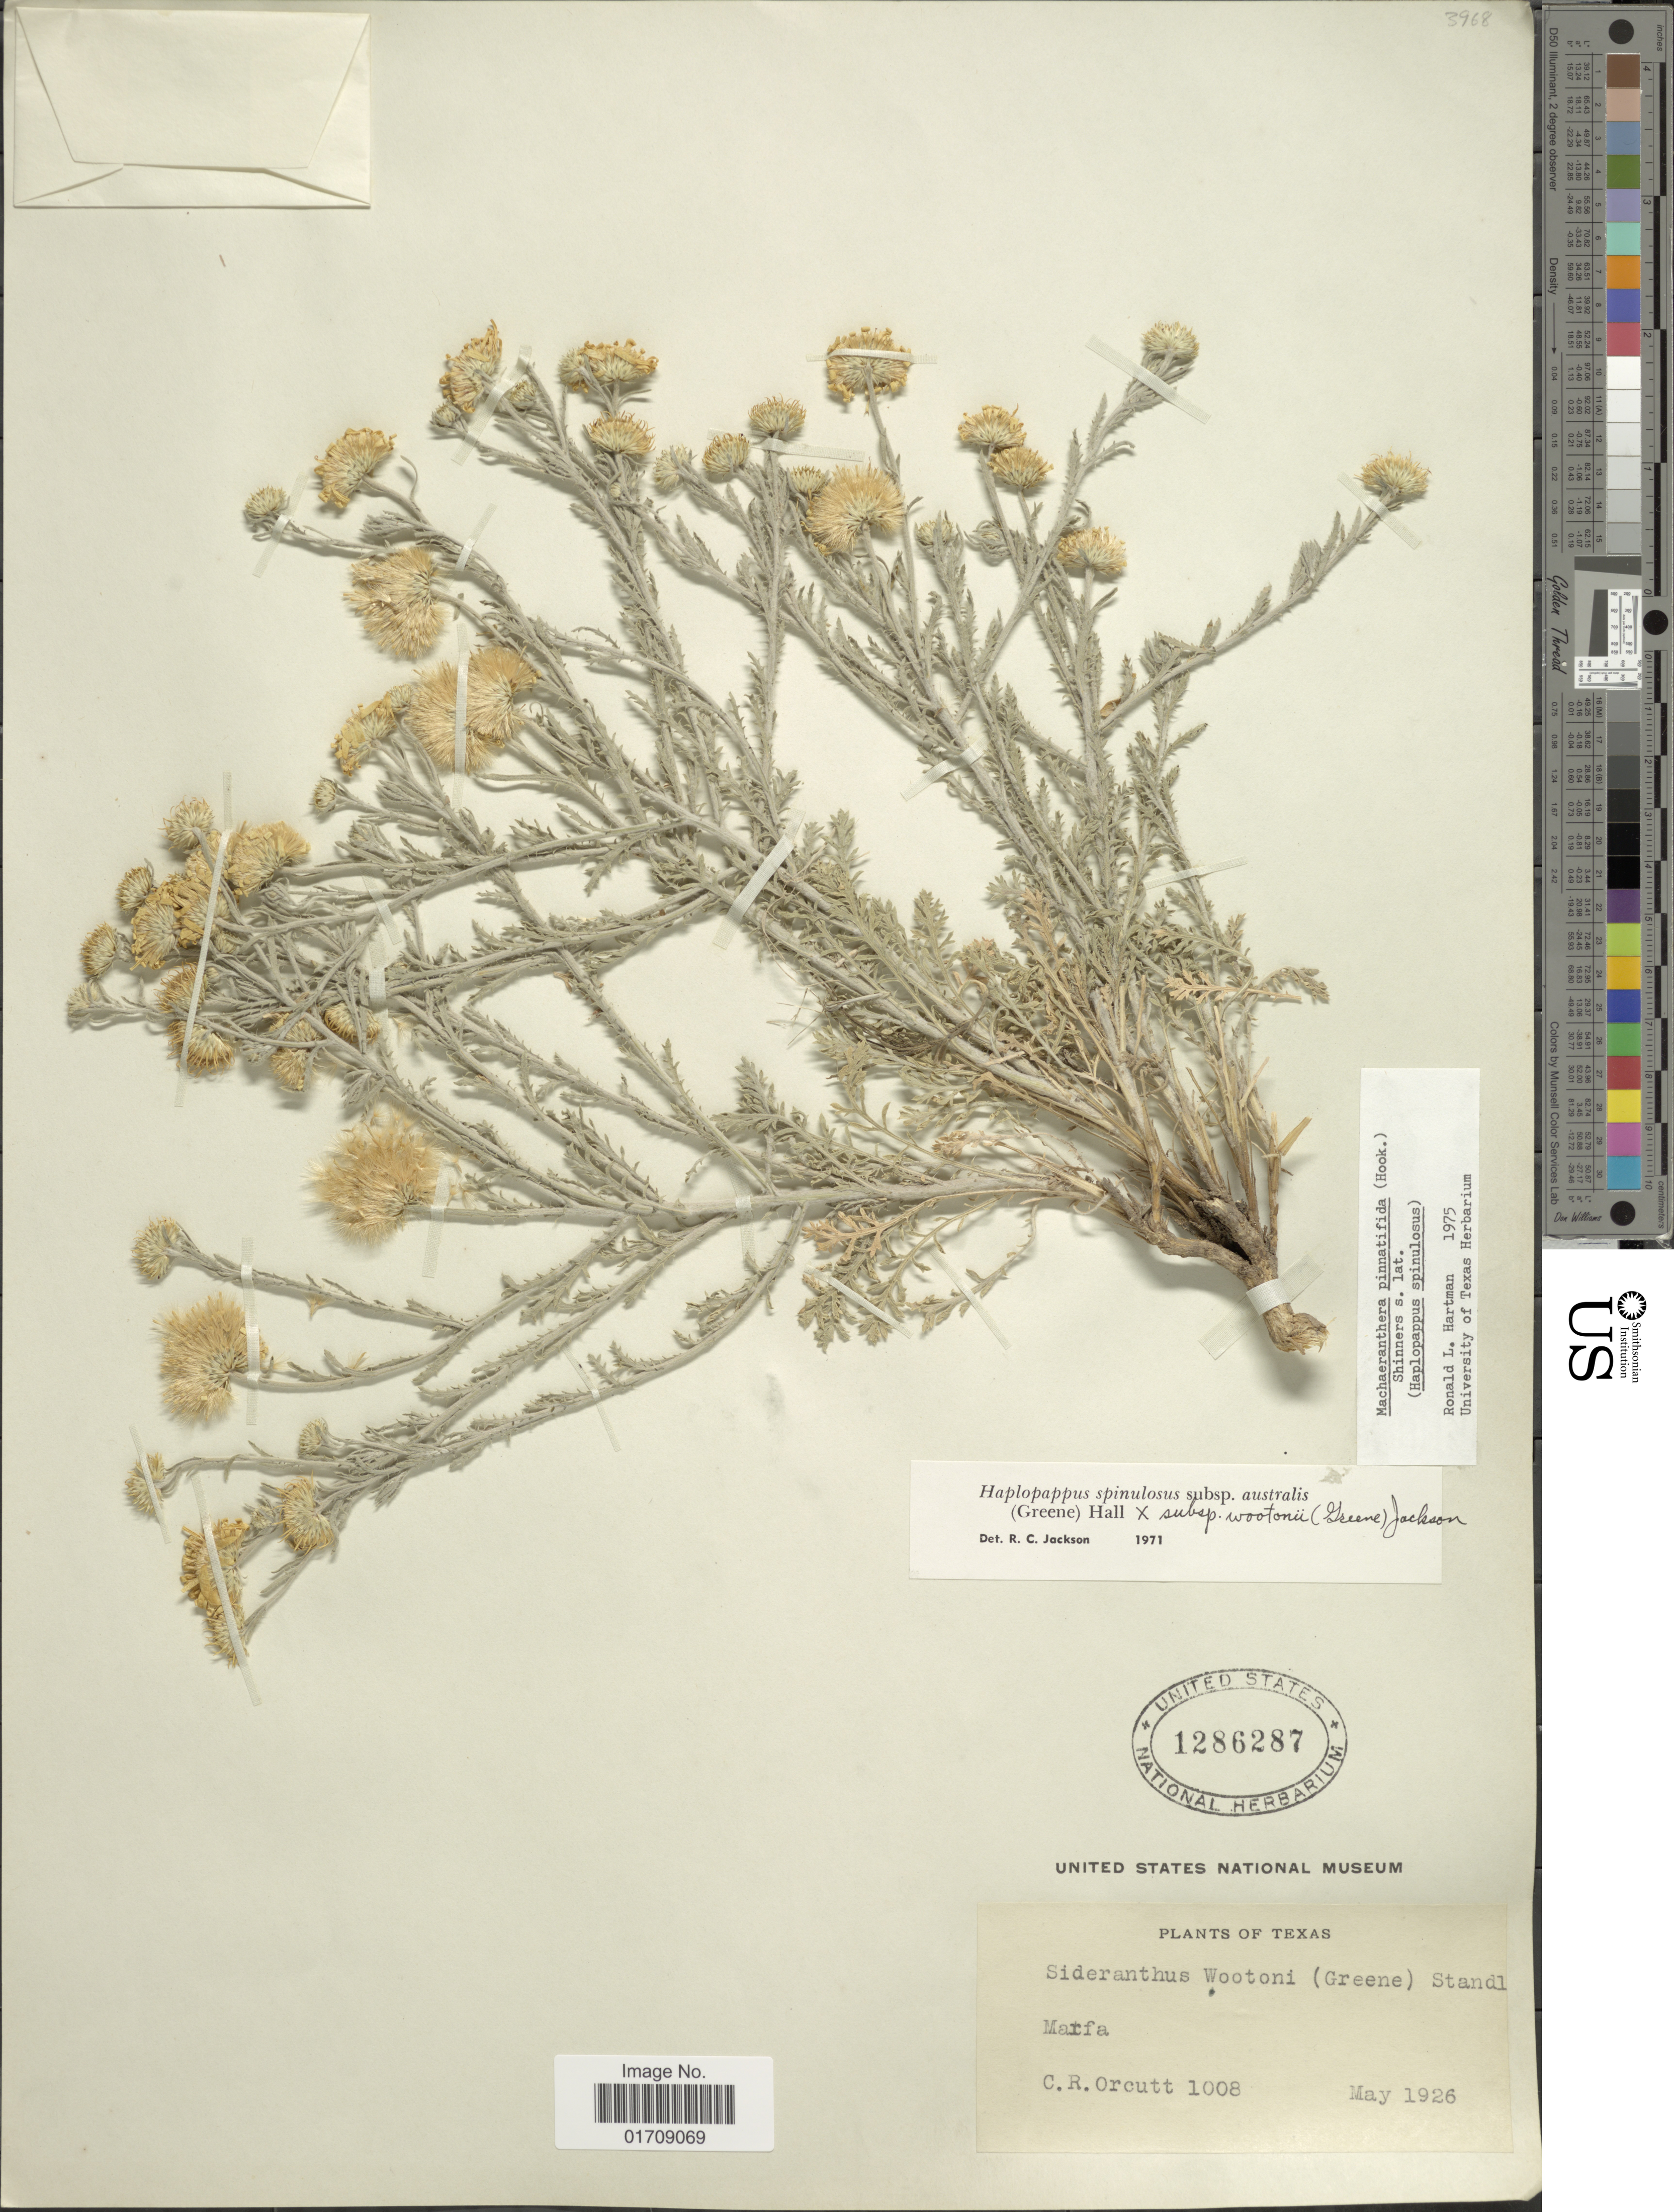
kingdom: Plantae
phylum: Tracheophyta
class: Magnoliopsida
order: Asterales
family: Asteraceae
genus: Machaeranthera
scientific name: Machaeranthera pinnatifida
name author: (Hook.) Shinners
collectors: C. R. Orcutt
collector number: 1008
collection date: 1926-05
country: United States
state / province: Texas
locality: Marfa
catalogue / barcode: US 1286287